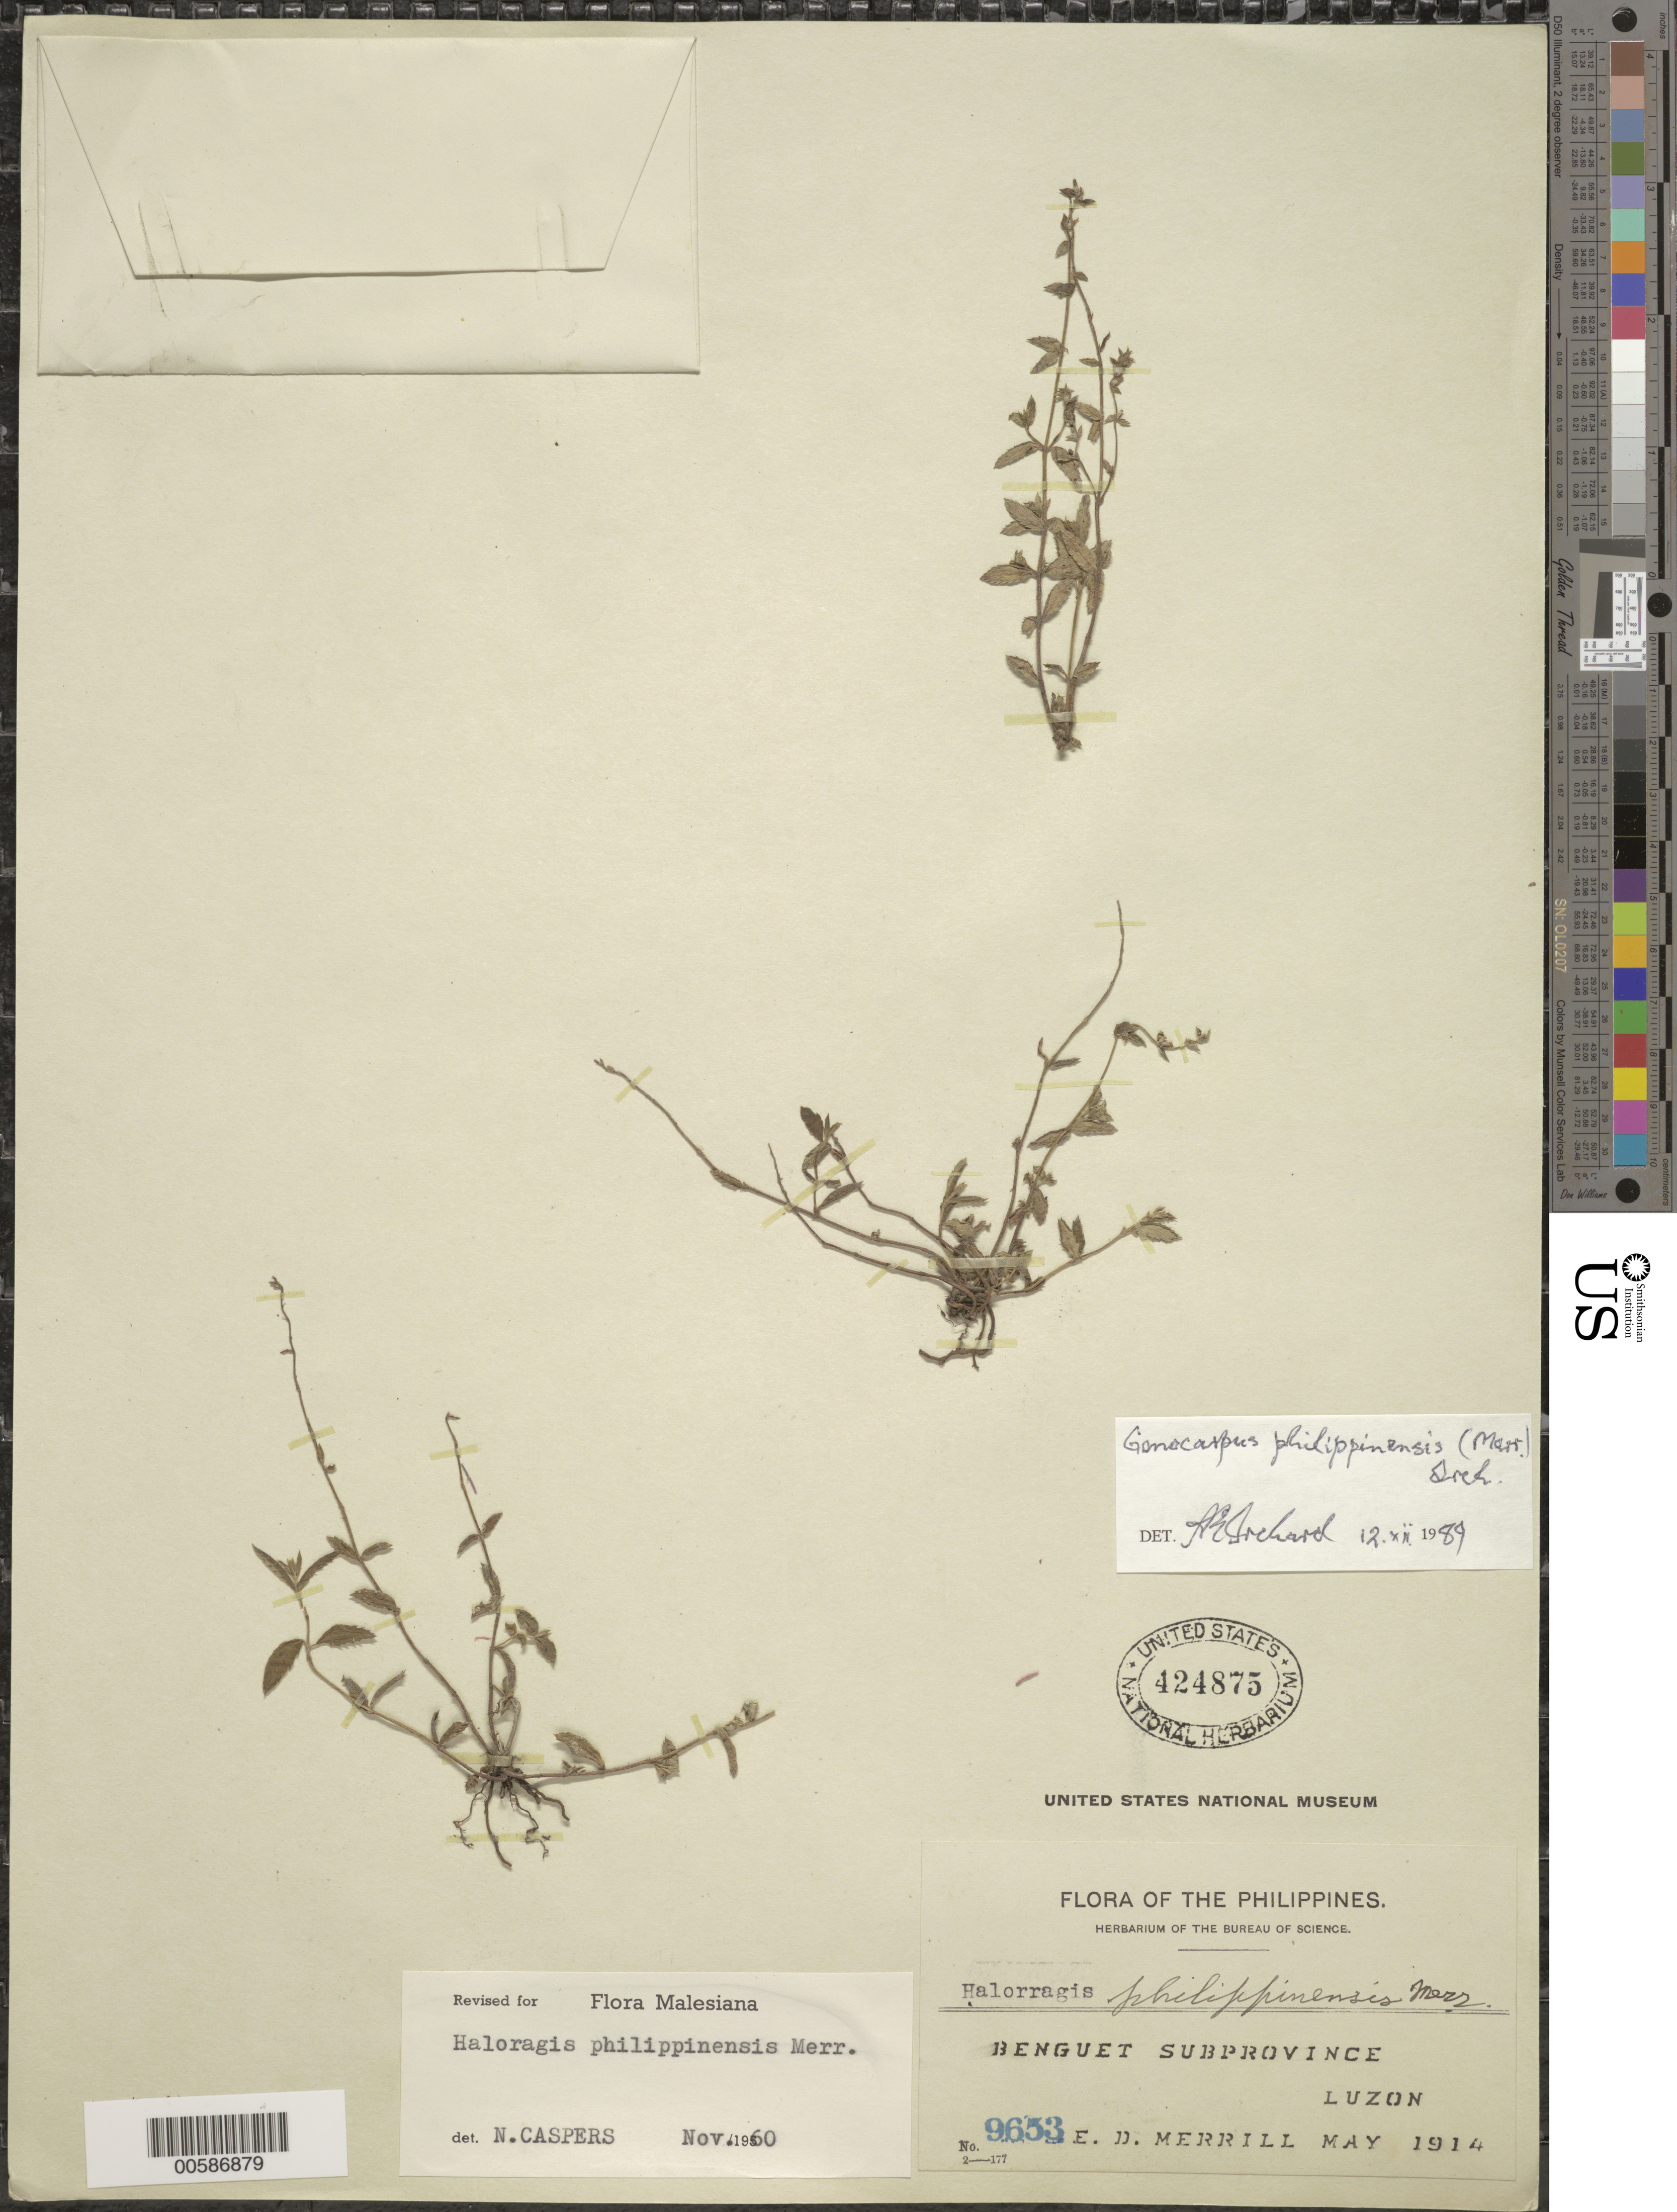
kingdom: Plantae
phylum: Tracheophyta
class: Magnoliopsida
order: Saxifragales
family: Haloragaceae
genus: Gonocarpus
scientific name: Gonocarpus philippinensis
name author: (Merr.) Orchard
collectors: E. D. Merrill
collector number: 9653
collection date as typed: May 1914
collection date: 1914-05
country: Philippines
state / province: Cordillera (Administrative Region)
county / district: Benguet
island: Luzon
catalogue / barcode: US 424875